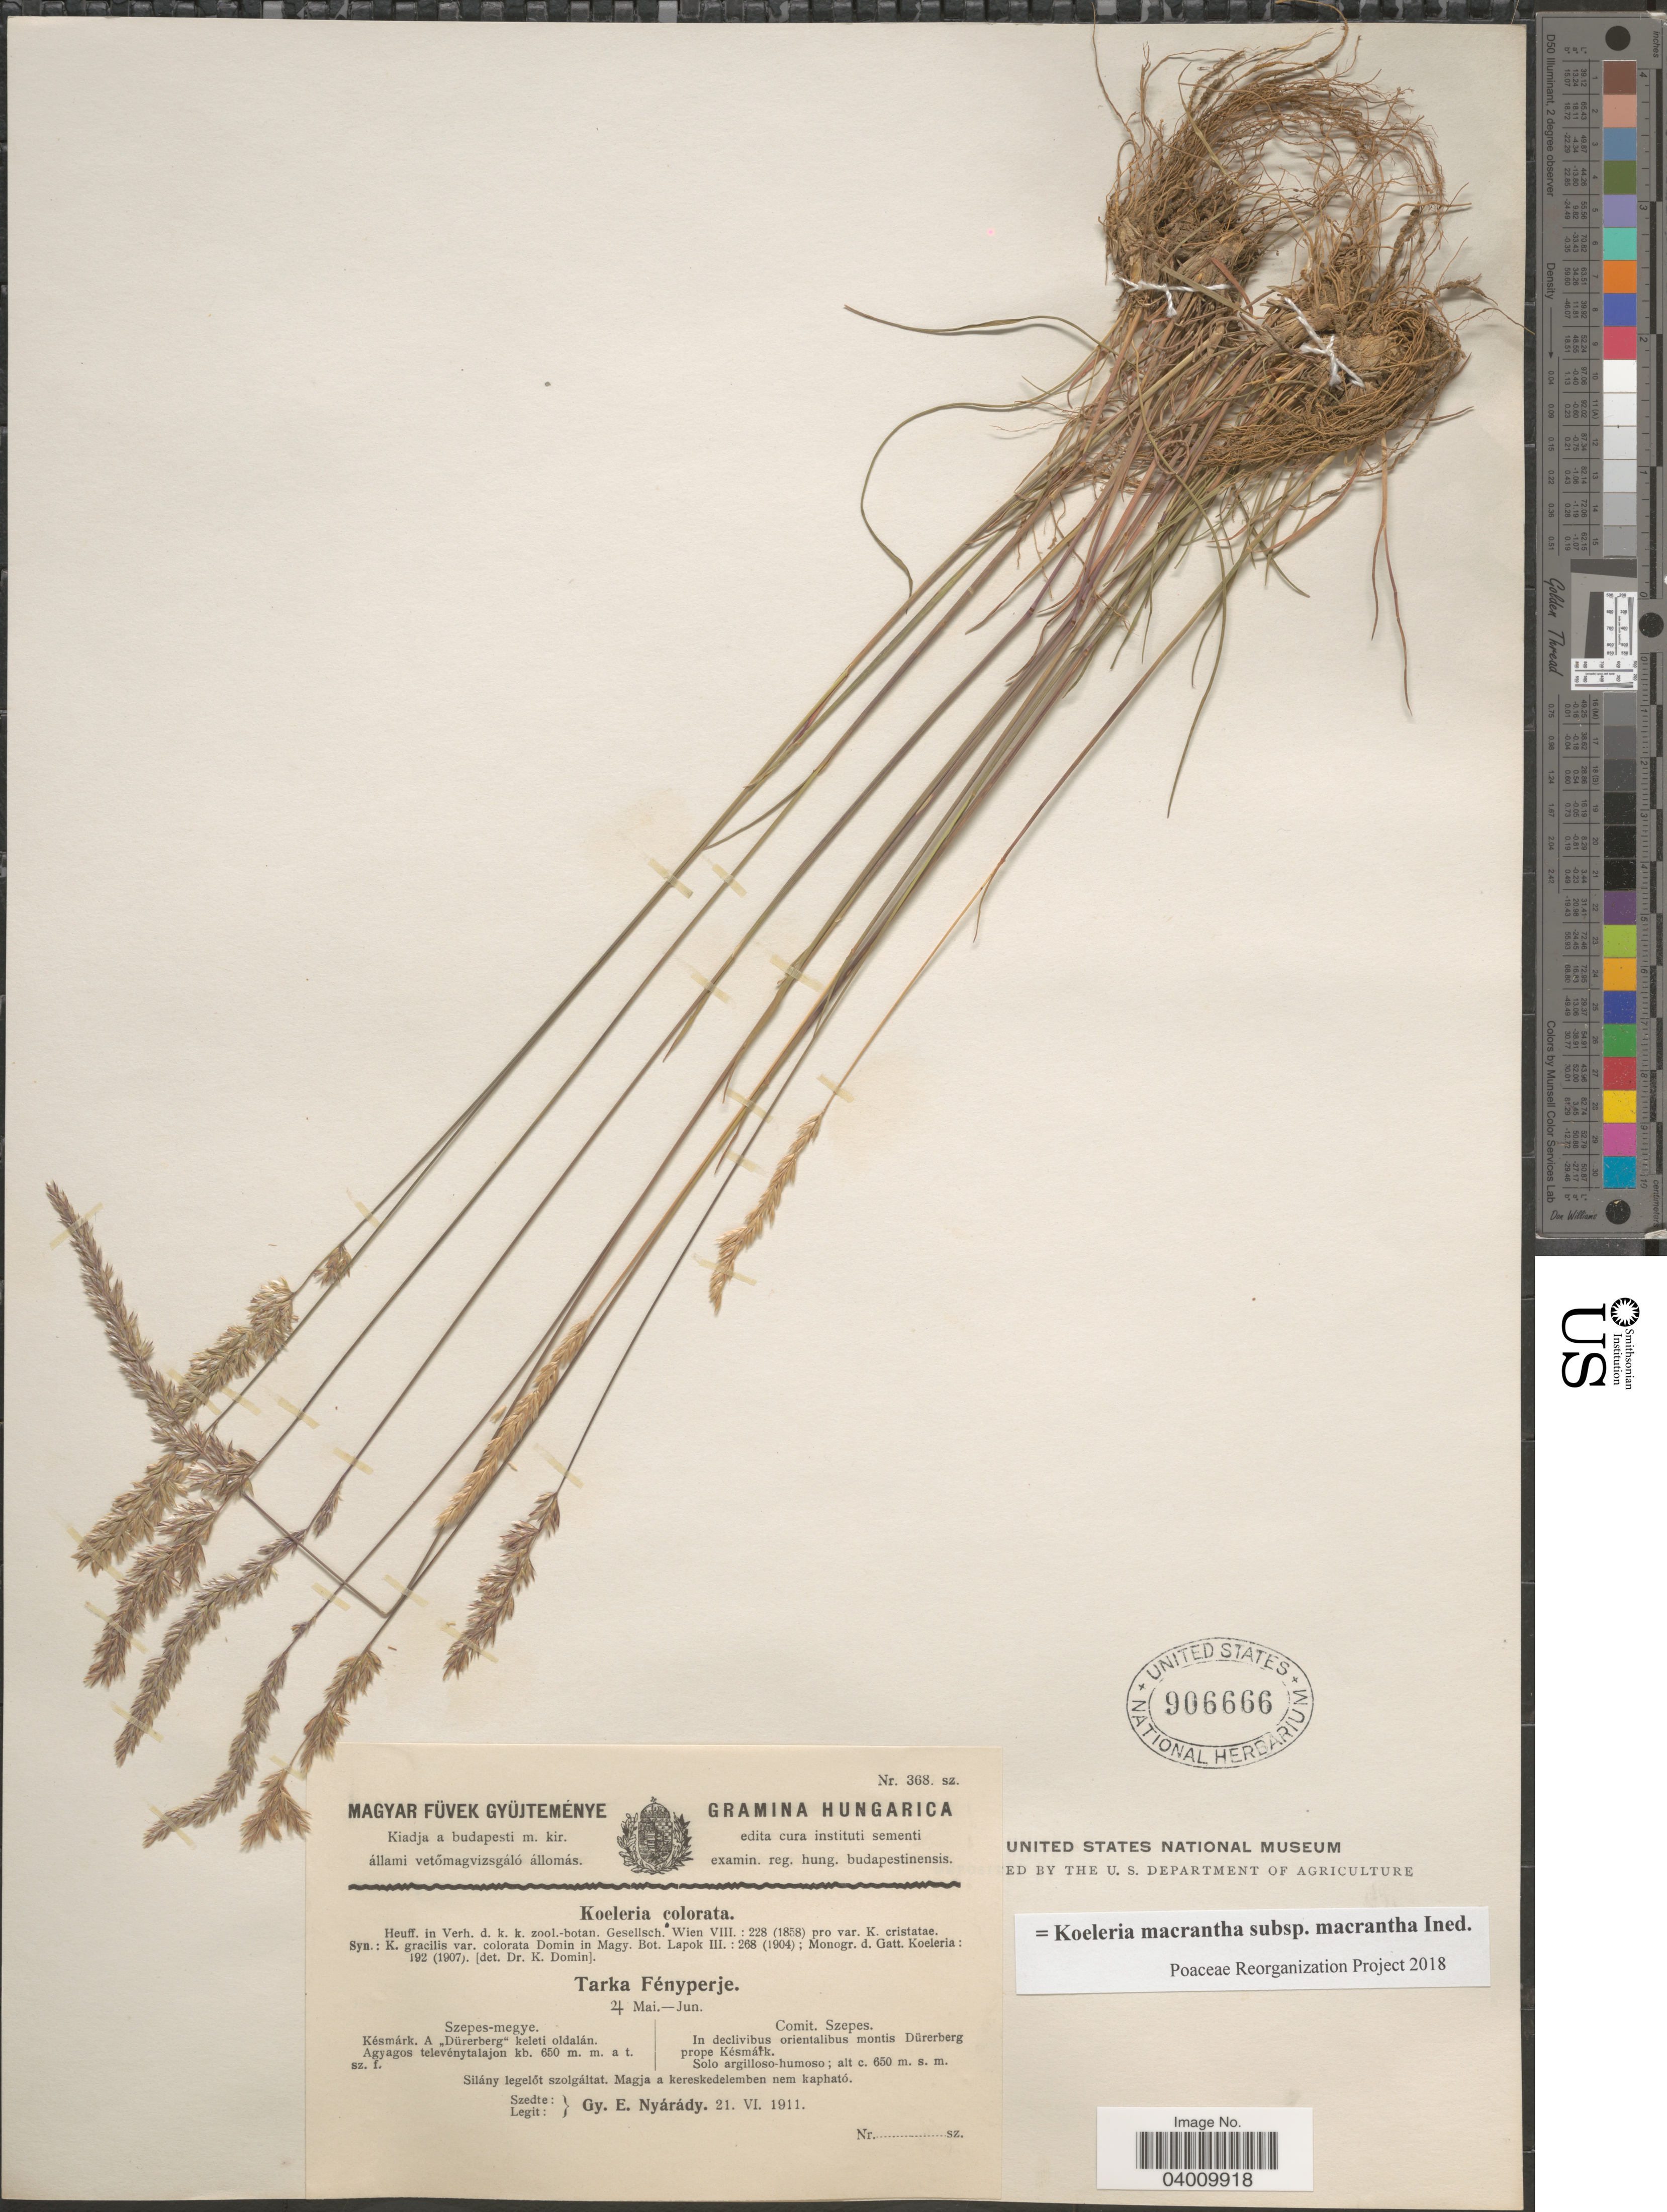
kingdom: Plantae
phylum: Tracheophyta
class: Liliopsida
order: Poales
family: Poaceae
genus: Koeleria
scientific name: Koeleria macrantha subsp. macrantha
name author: (Ledeb.) Schult.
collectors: E. Nyárády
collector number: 368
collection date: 1911-06-21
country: Hungary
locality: Hungarica. Comit. Szepes. In declivibus orientalibus montis Dürerberg prope Késmálk. Solo argilloso-humoso.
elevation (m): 650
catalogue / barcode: US 906666